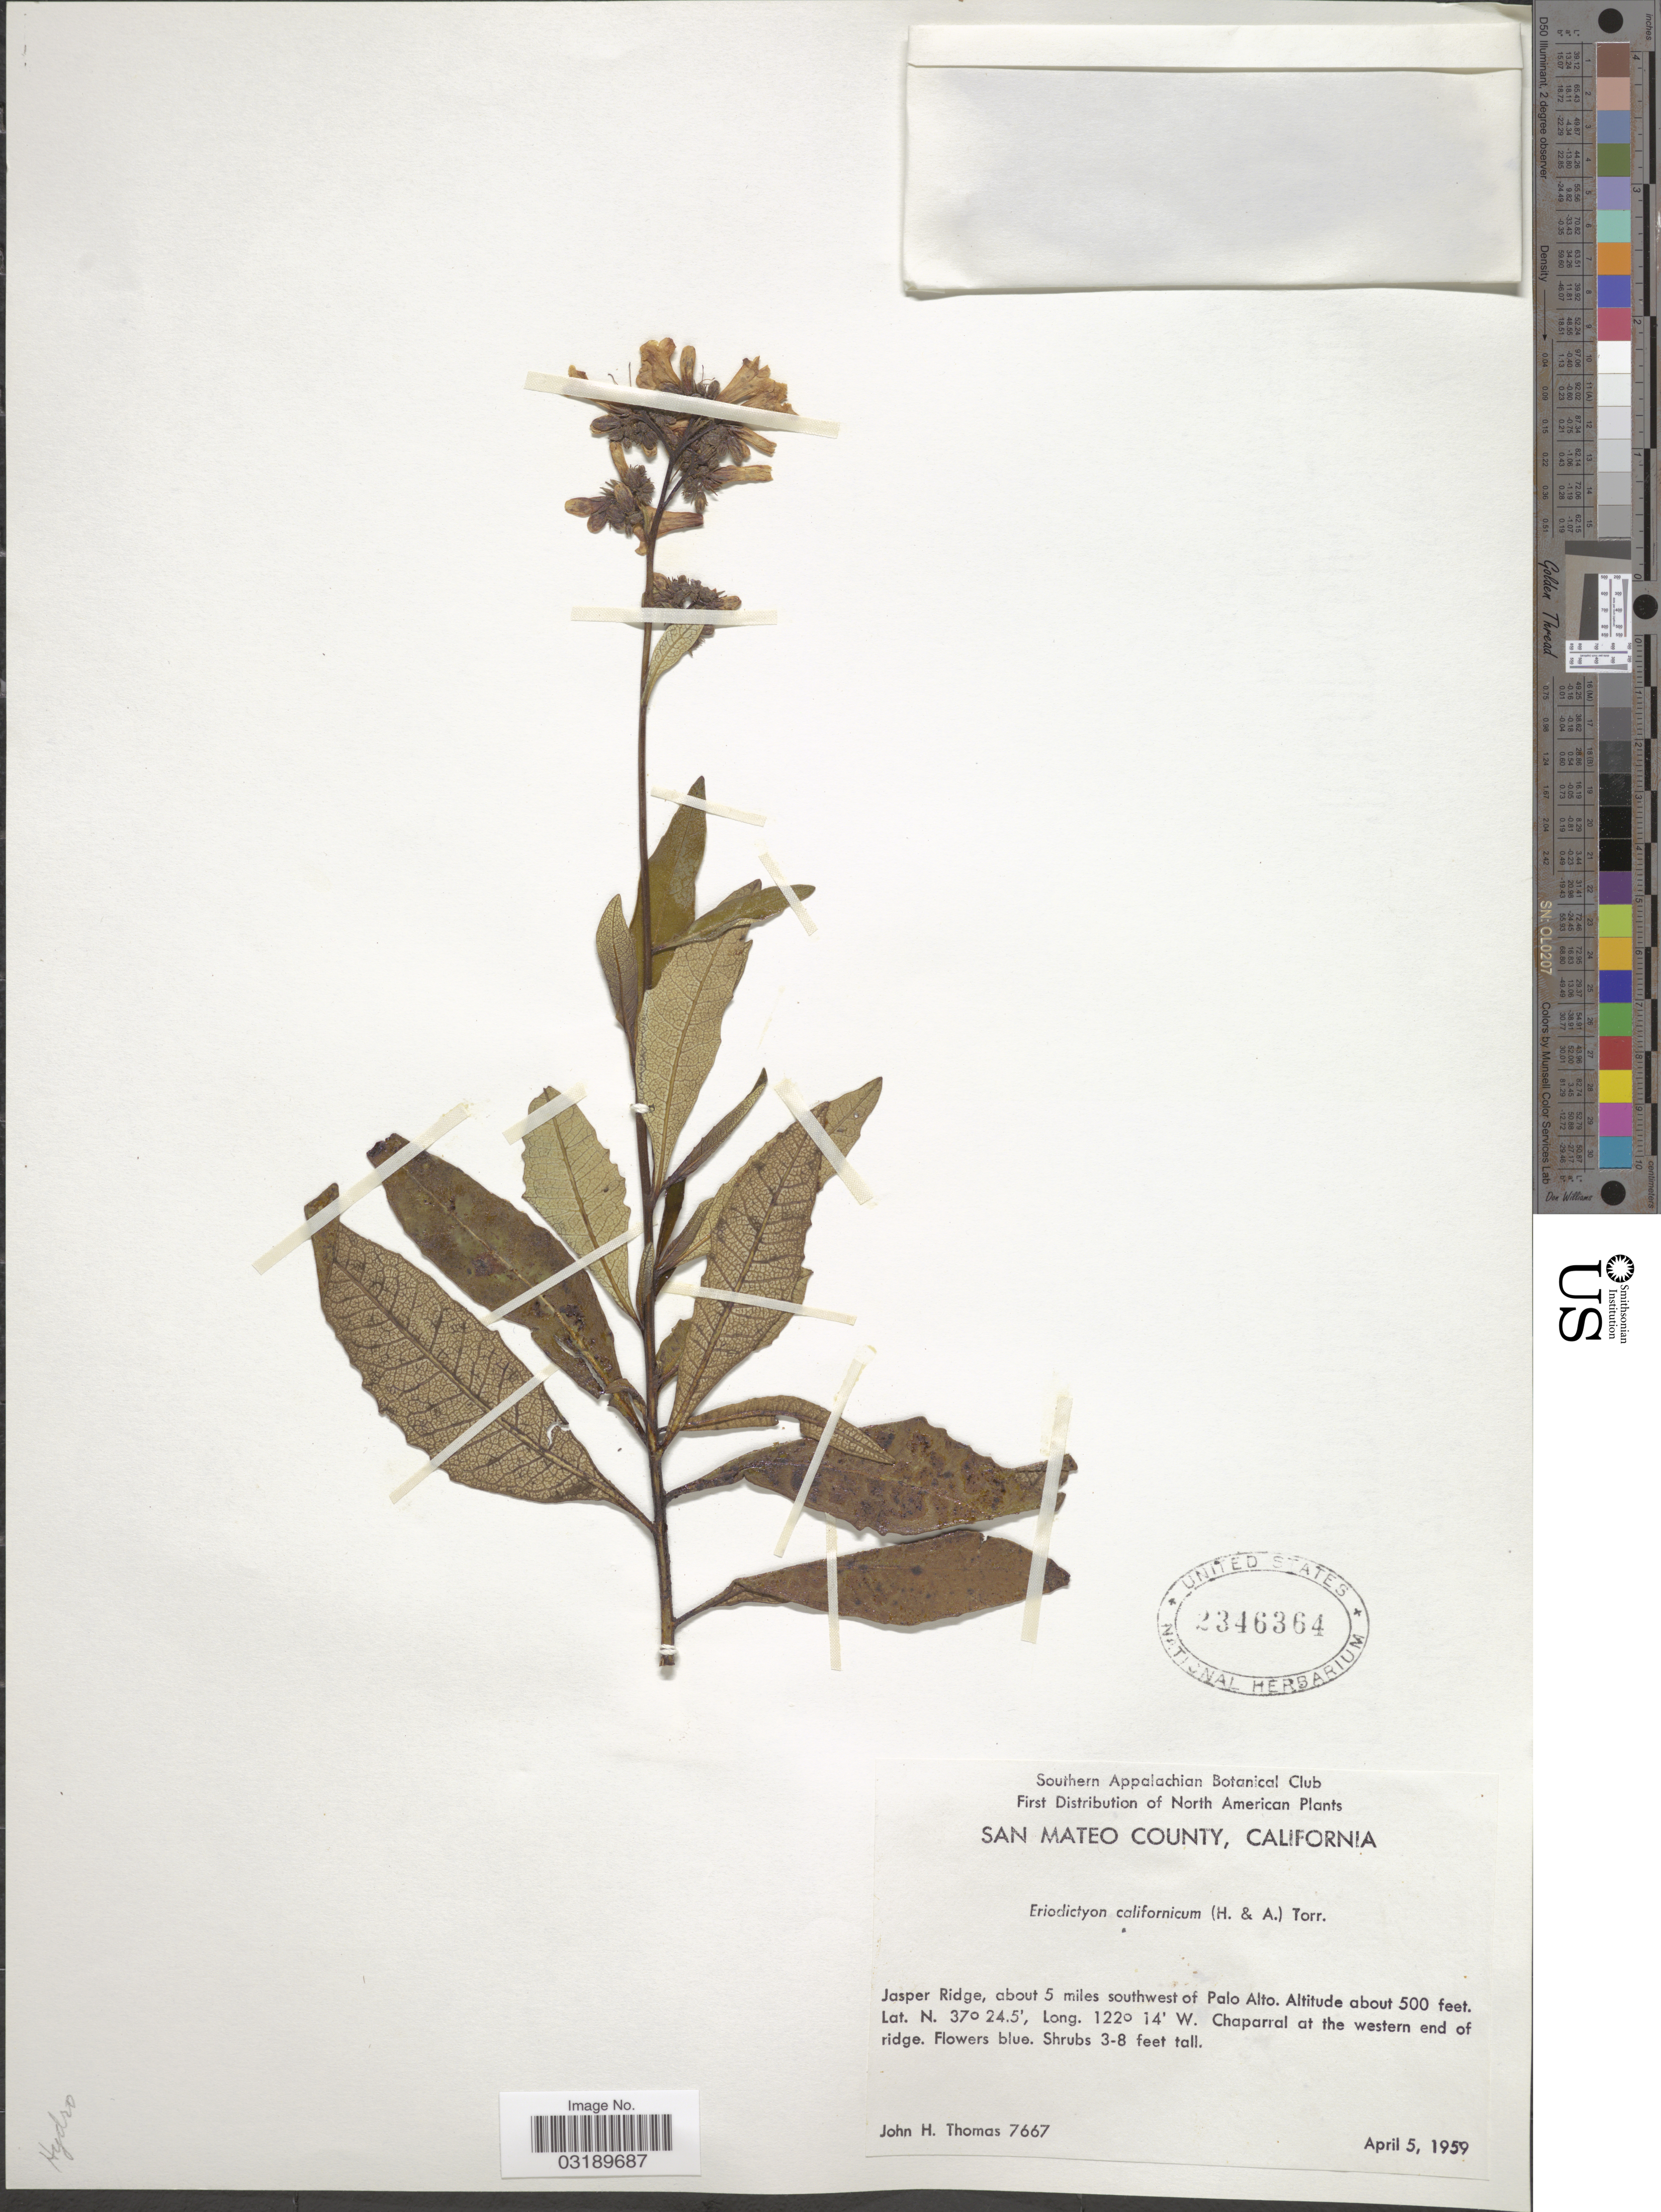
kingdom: Plantae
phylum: Tracheophyta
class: Magnoliopsida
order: Boraginales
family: Namaceae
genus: Eriodictyon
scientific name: Eriodictyon californicum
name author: (Hook. & Arn.) Torr.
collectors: J. H. Thomas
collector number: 7667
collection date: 1959-04-05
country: United States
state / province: California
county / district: San Mateo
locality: San Mateo County. Jasper Ridge, about 5 miles southwest of Palo Alto. Chapparral at the western end of ridge.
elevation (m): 152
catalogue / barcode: US 2346364